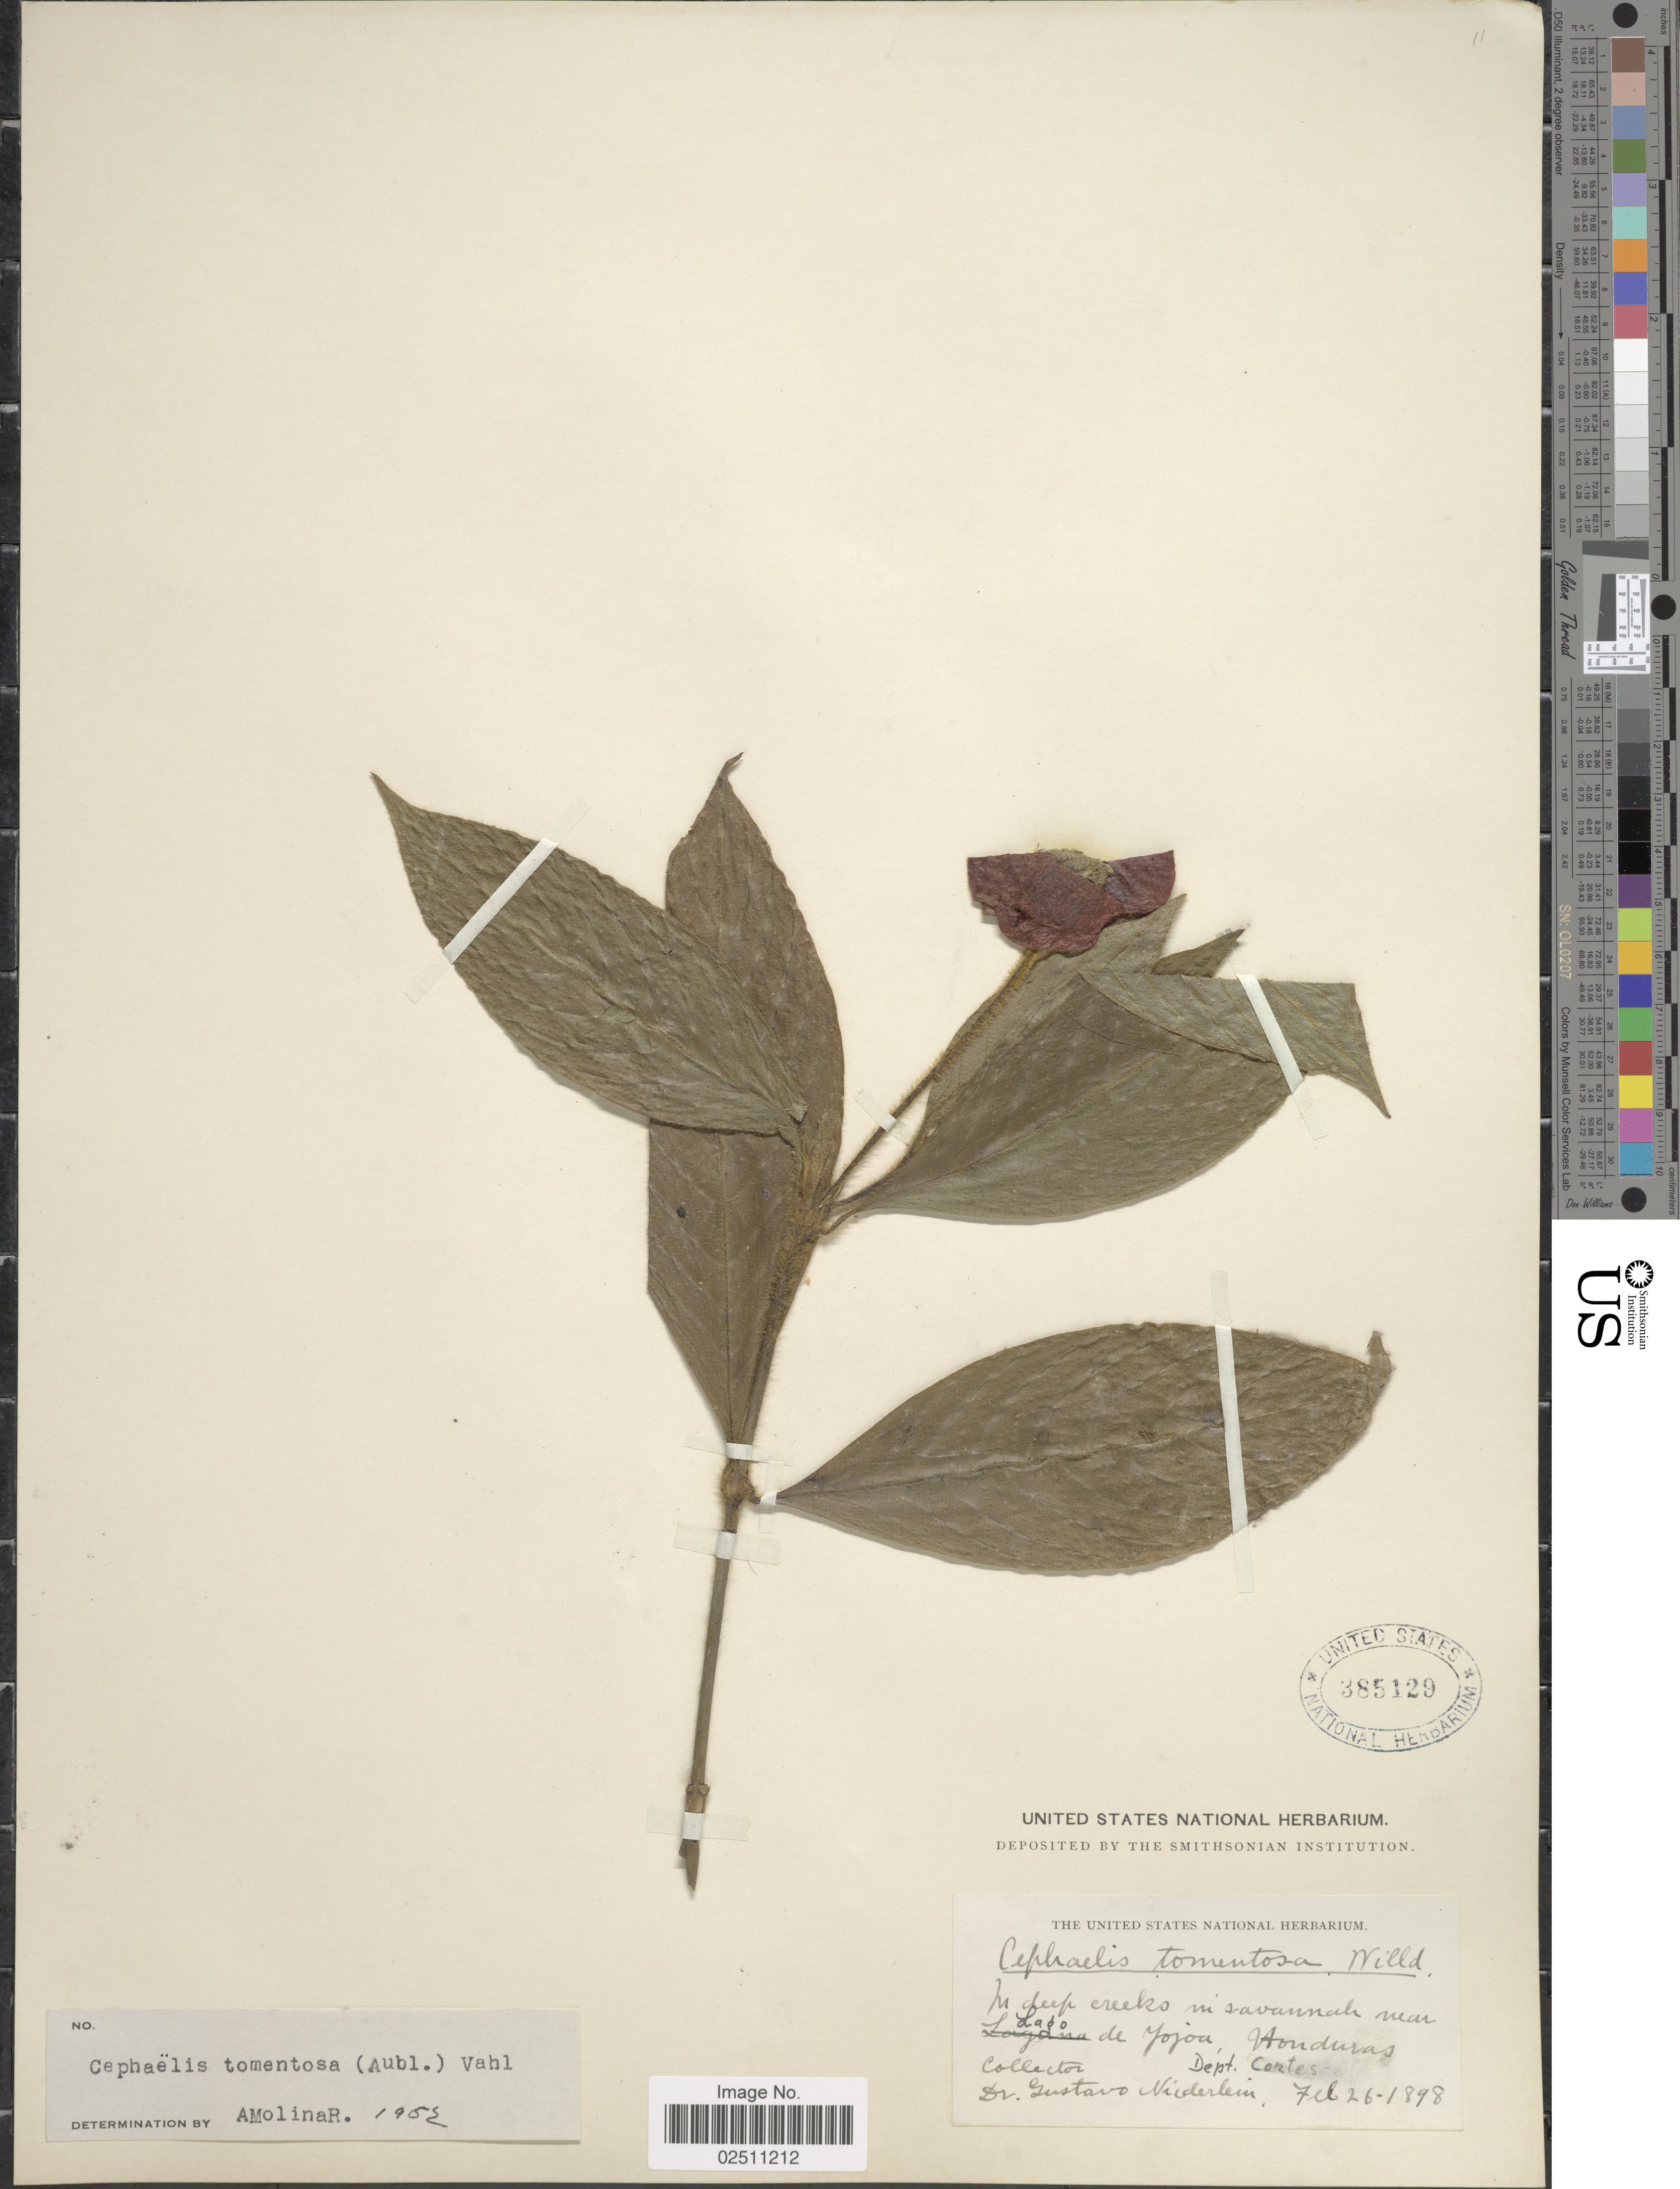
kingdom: Plantae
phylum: Tracheophyta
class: Magnoliopsida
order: Gentianales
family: Rubiaceae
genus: Psychotria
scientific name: Psychotria poeppigiana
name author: Müll. Arg.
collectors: G. Niederlein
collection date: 1898-02-26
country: Honduras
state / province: Cortés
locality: Lago de Yojoa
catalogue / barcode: US 385129